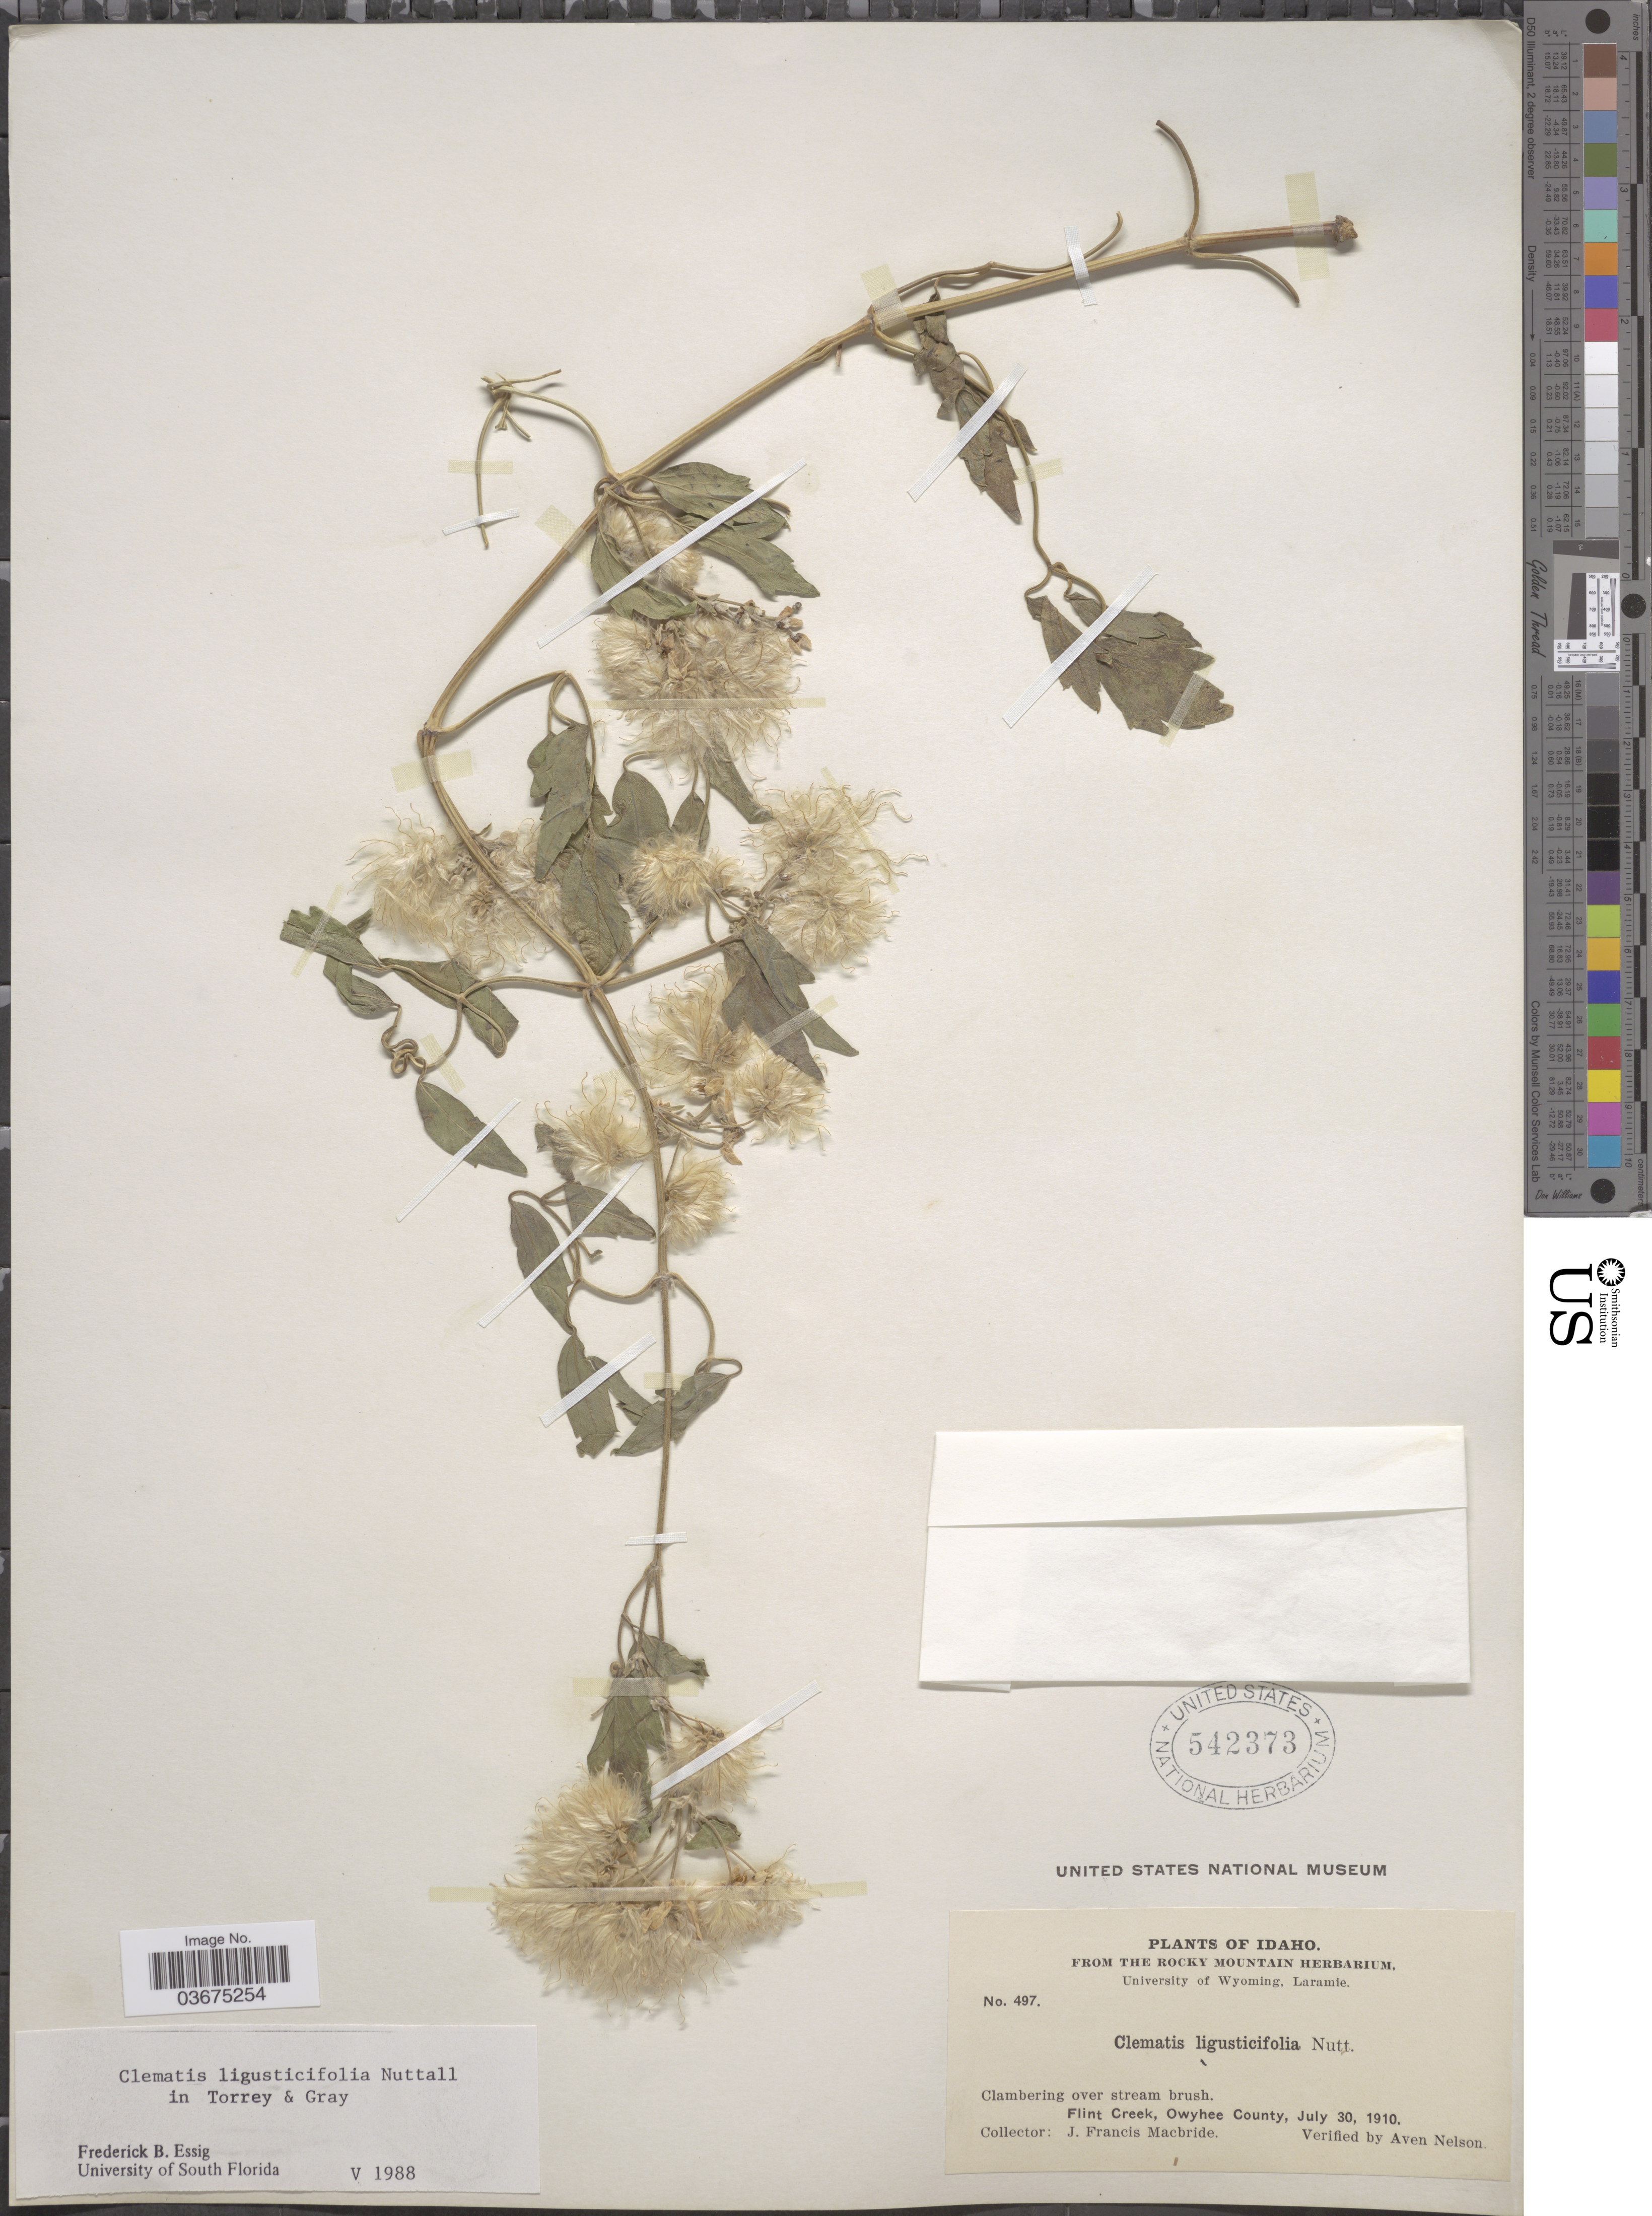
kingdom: Plantae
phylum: Tracheophyta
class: Magnoliopsida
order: Ranunculales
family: Ranunculaceae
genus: Clematis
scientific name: Clematis ligusticifolia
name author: Nutt.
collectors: J. F. Macbride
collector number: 497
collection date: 1910-07-30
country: United States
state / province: Idaho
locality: Flint Creek, Owyhee County.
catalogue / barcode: US 542373